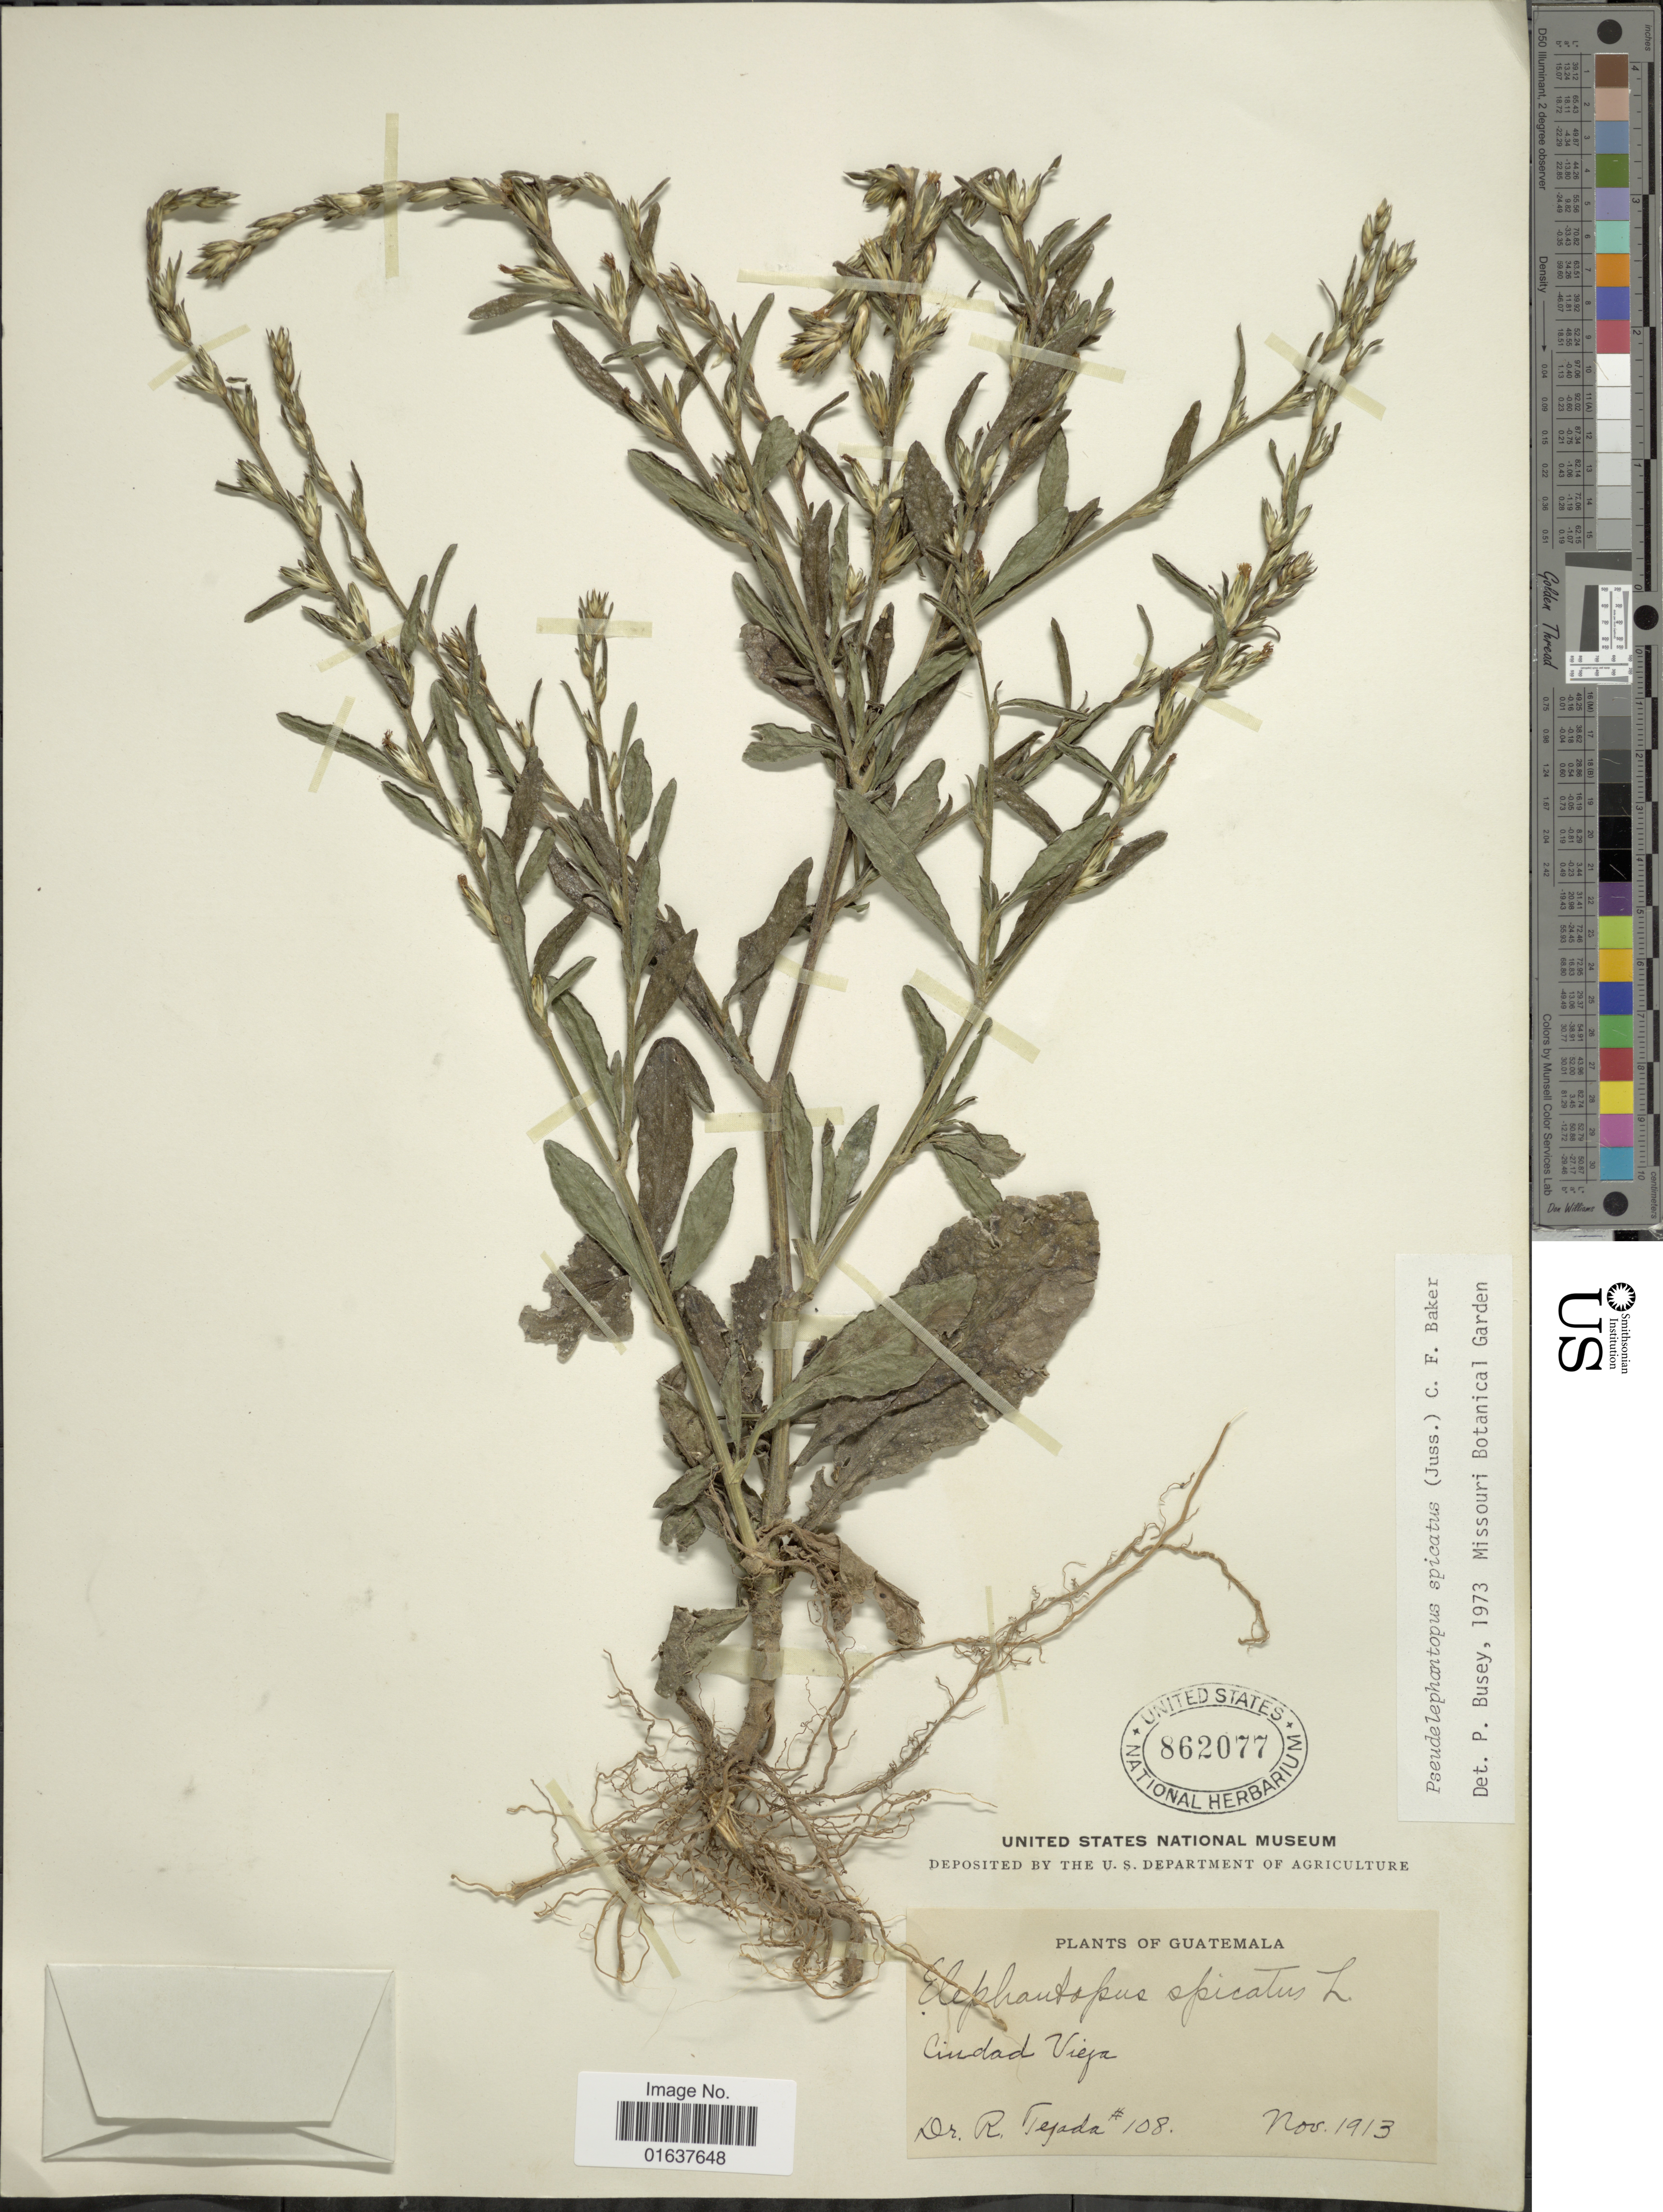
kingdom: Plantae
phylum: Tracheophyta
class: Magnoliopsida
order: Asterales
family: Asteraceae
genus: Pseudelephantopus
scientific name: Pseudelephantopus spicatus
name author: (Juss. ex Aubl.) C.F. Baker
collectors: R. Tejada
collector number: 108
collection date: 1913-11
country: Guatemala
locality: Ciudad Vieja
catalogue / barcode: US 862077